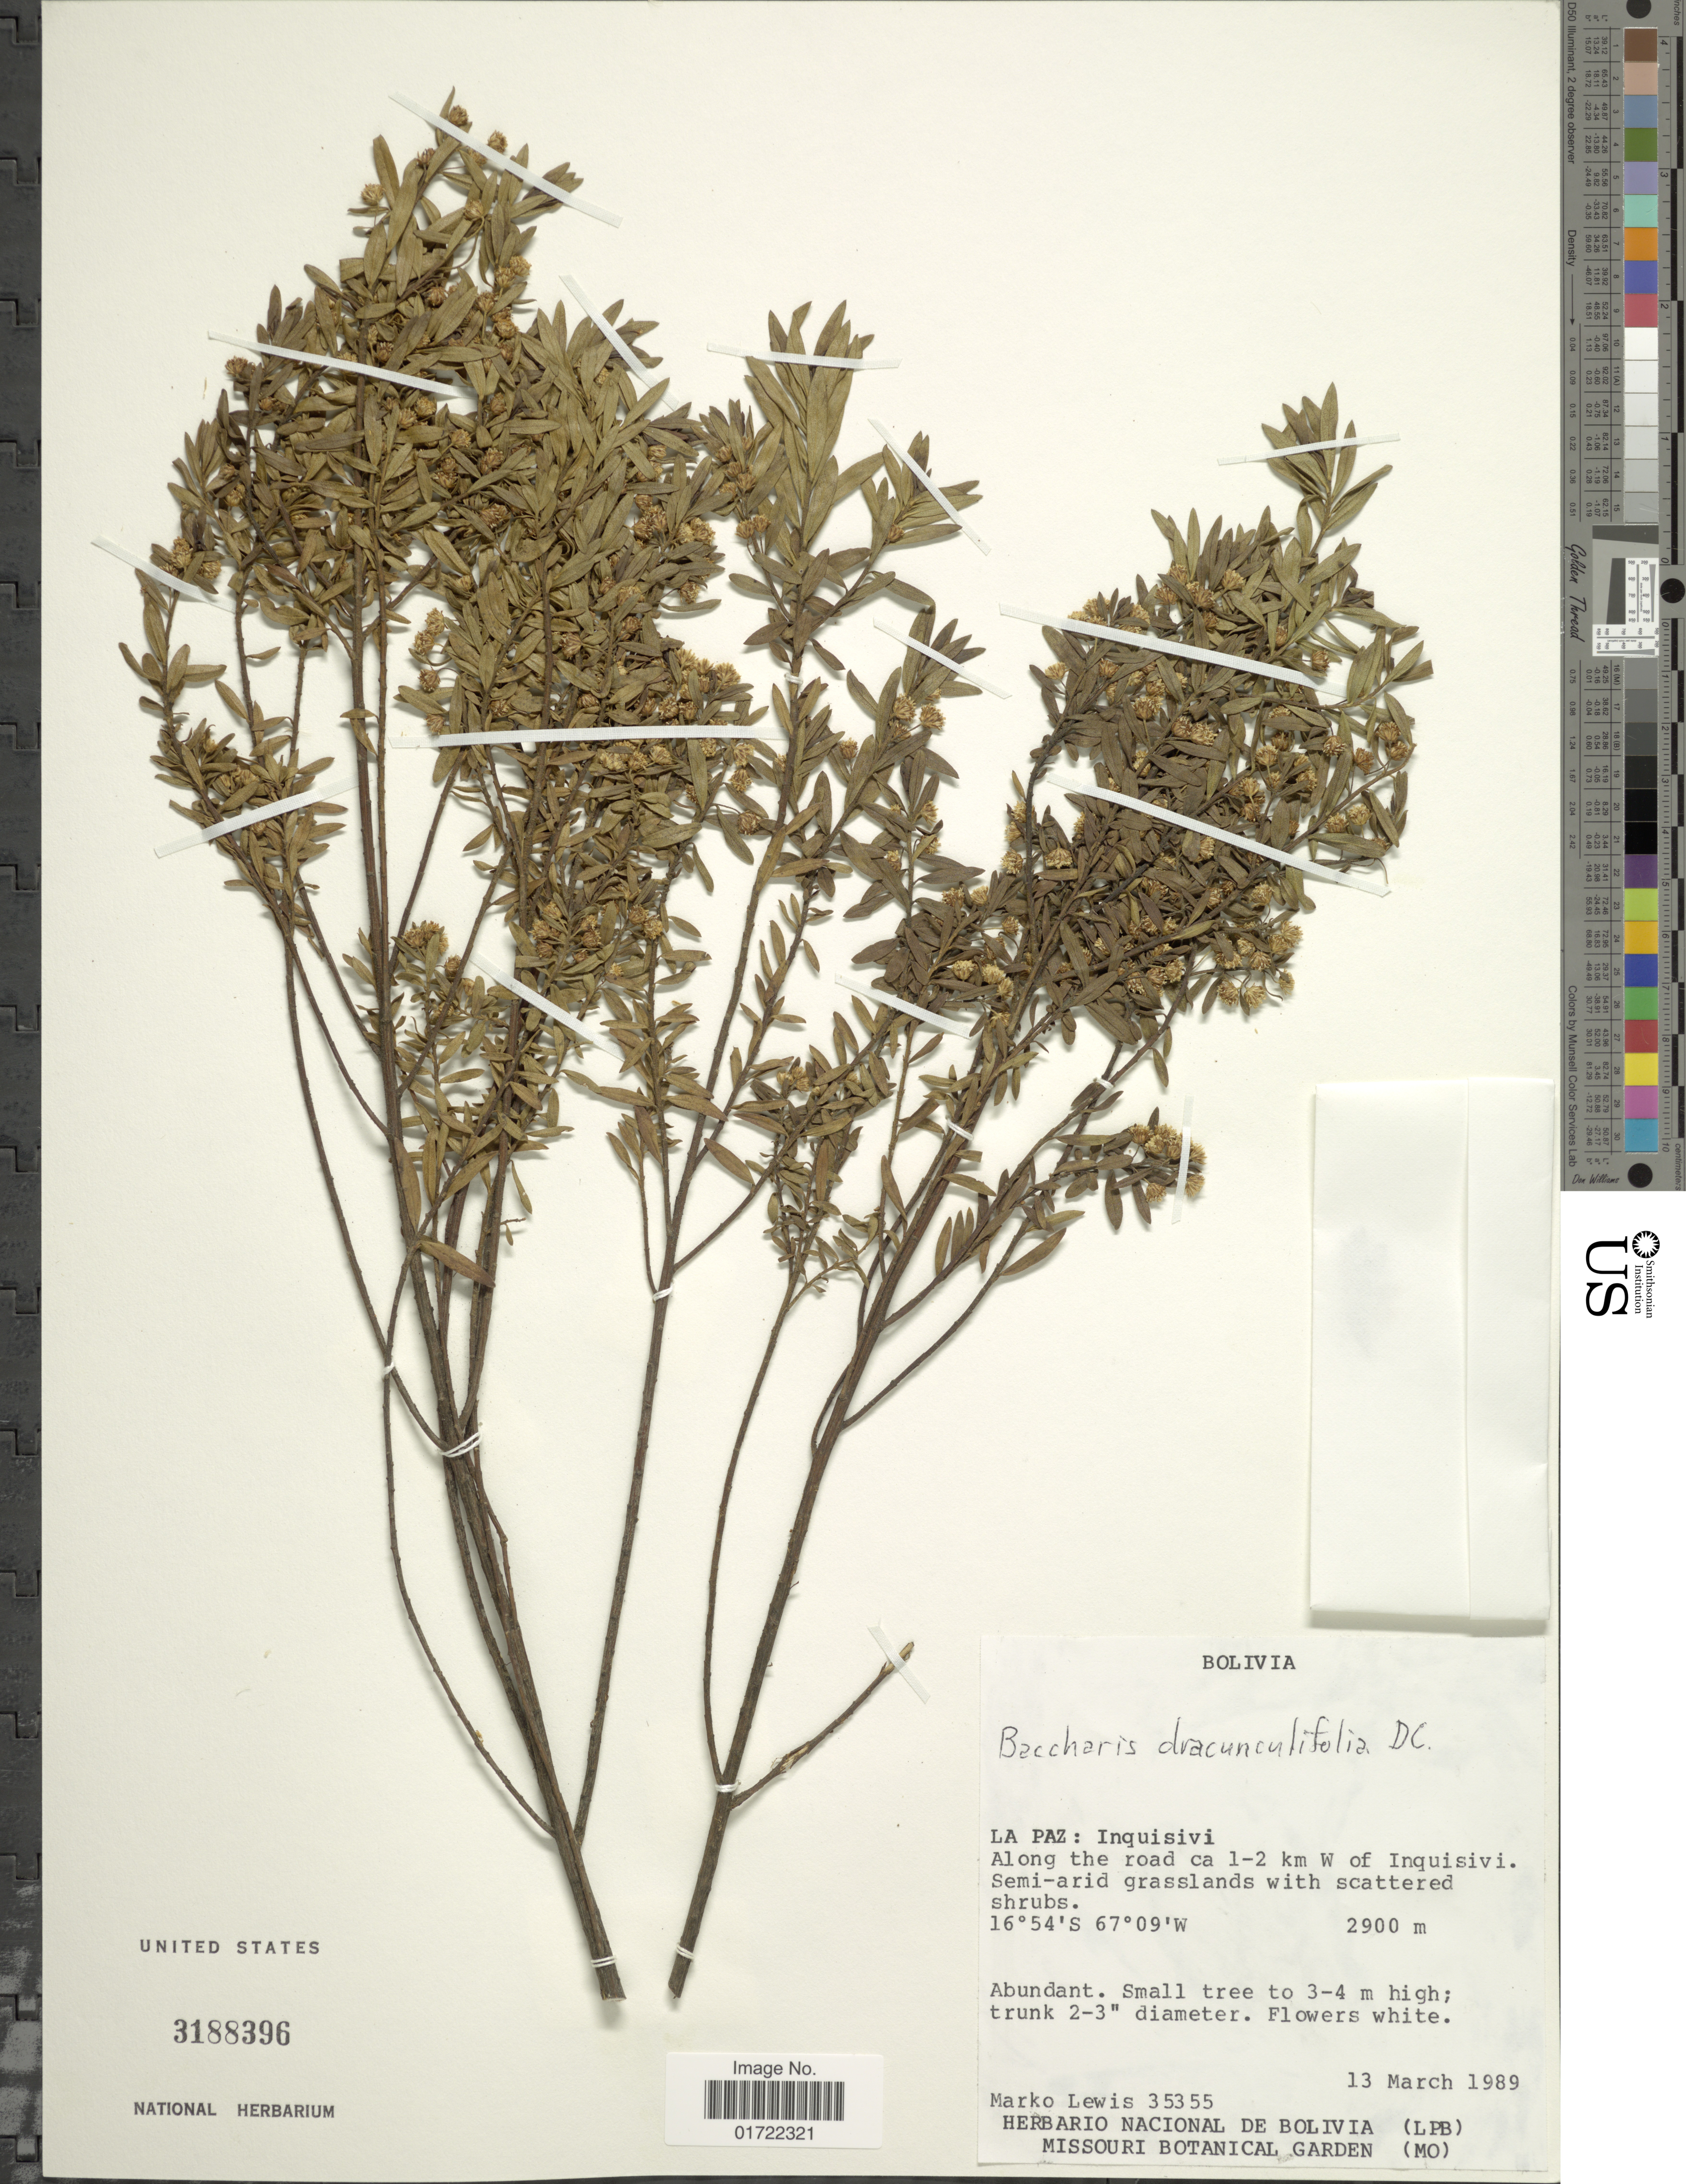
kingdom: Plantae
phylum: Tracheophyta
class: Magnoliopsida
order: Asterales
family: Asteraceae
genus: Baccharis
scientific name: Baccharis dracunculifolia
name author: DC.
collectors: M. A. Lewis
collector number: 35355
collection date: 1989-03-13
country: Bolivia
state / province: La Paz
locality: Inquisivi, along the road ca 1-2 km W of Inquisivi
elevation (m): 2900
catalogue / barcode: US 3188396